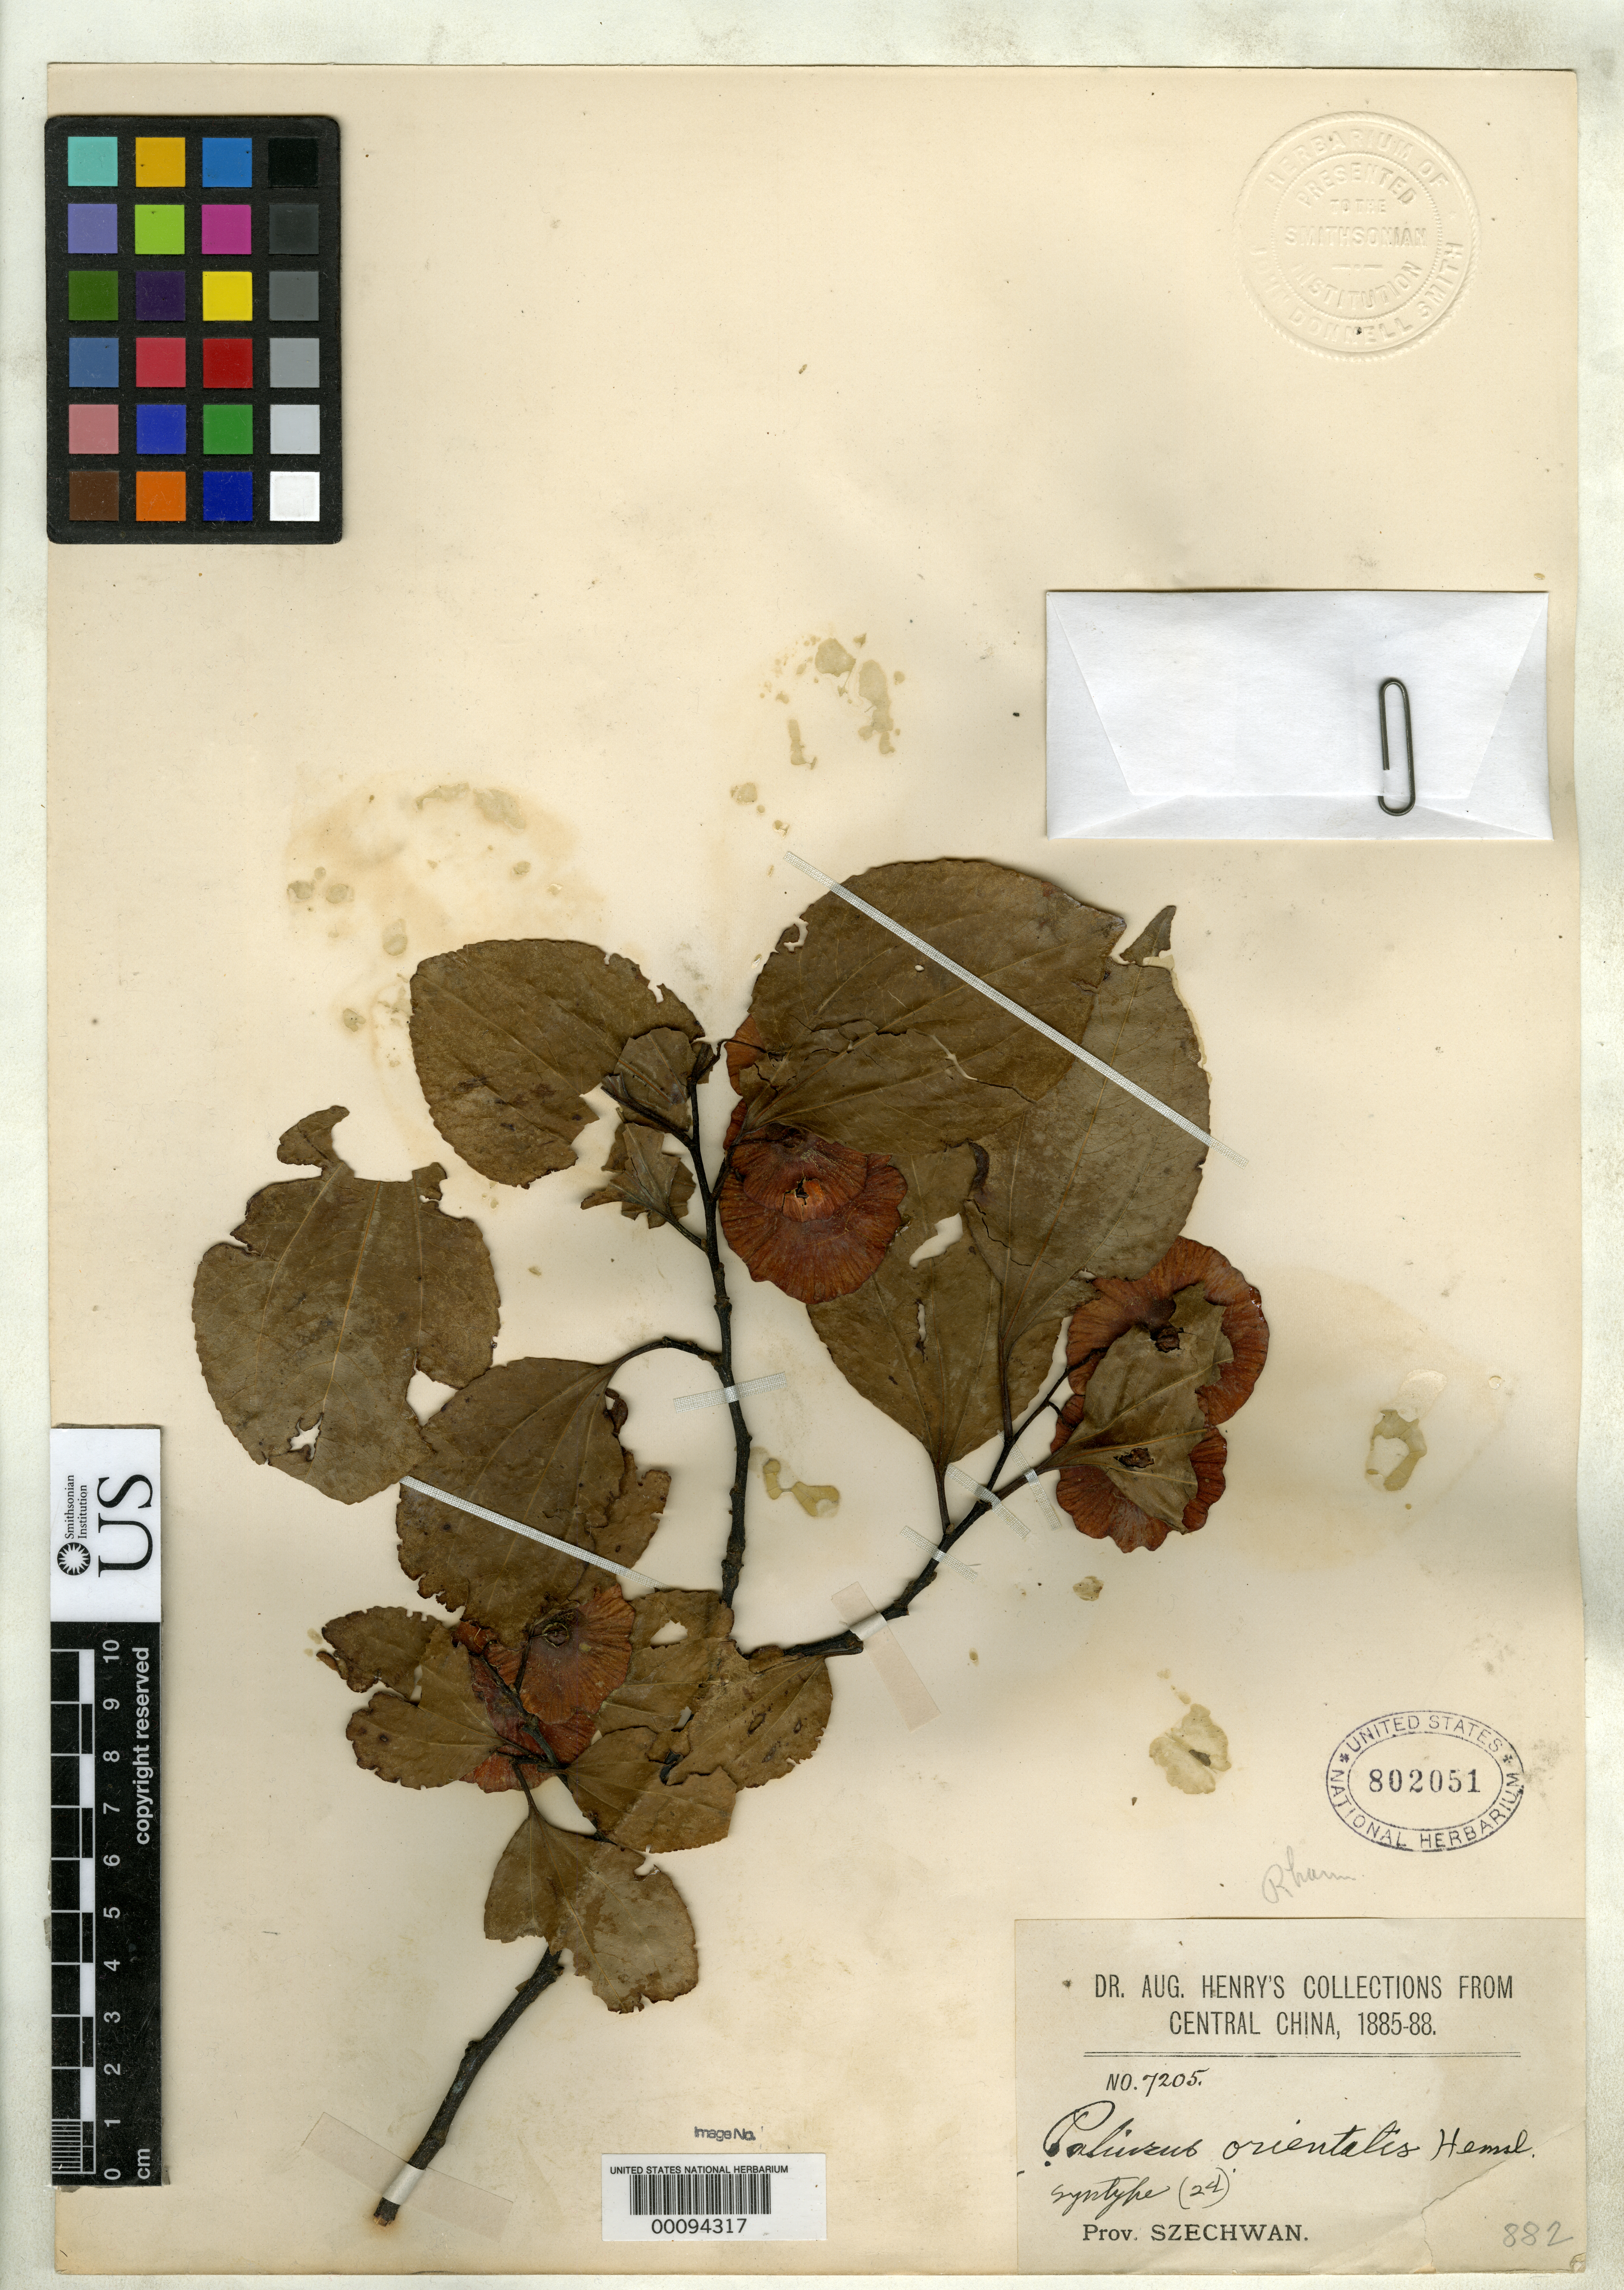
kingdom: Plantae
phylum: Tracheophyta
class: Magnoliopsida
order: Rosales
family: Rhamnaceae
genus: Paliurus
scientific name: Paliurus orientalis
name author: Hemsl.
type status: Syntype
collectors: A. Henry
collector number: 7205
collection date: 1885/1888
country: China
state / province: Sichuan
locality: Central China. Prov. Szechwan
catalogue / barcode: US 802051